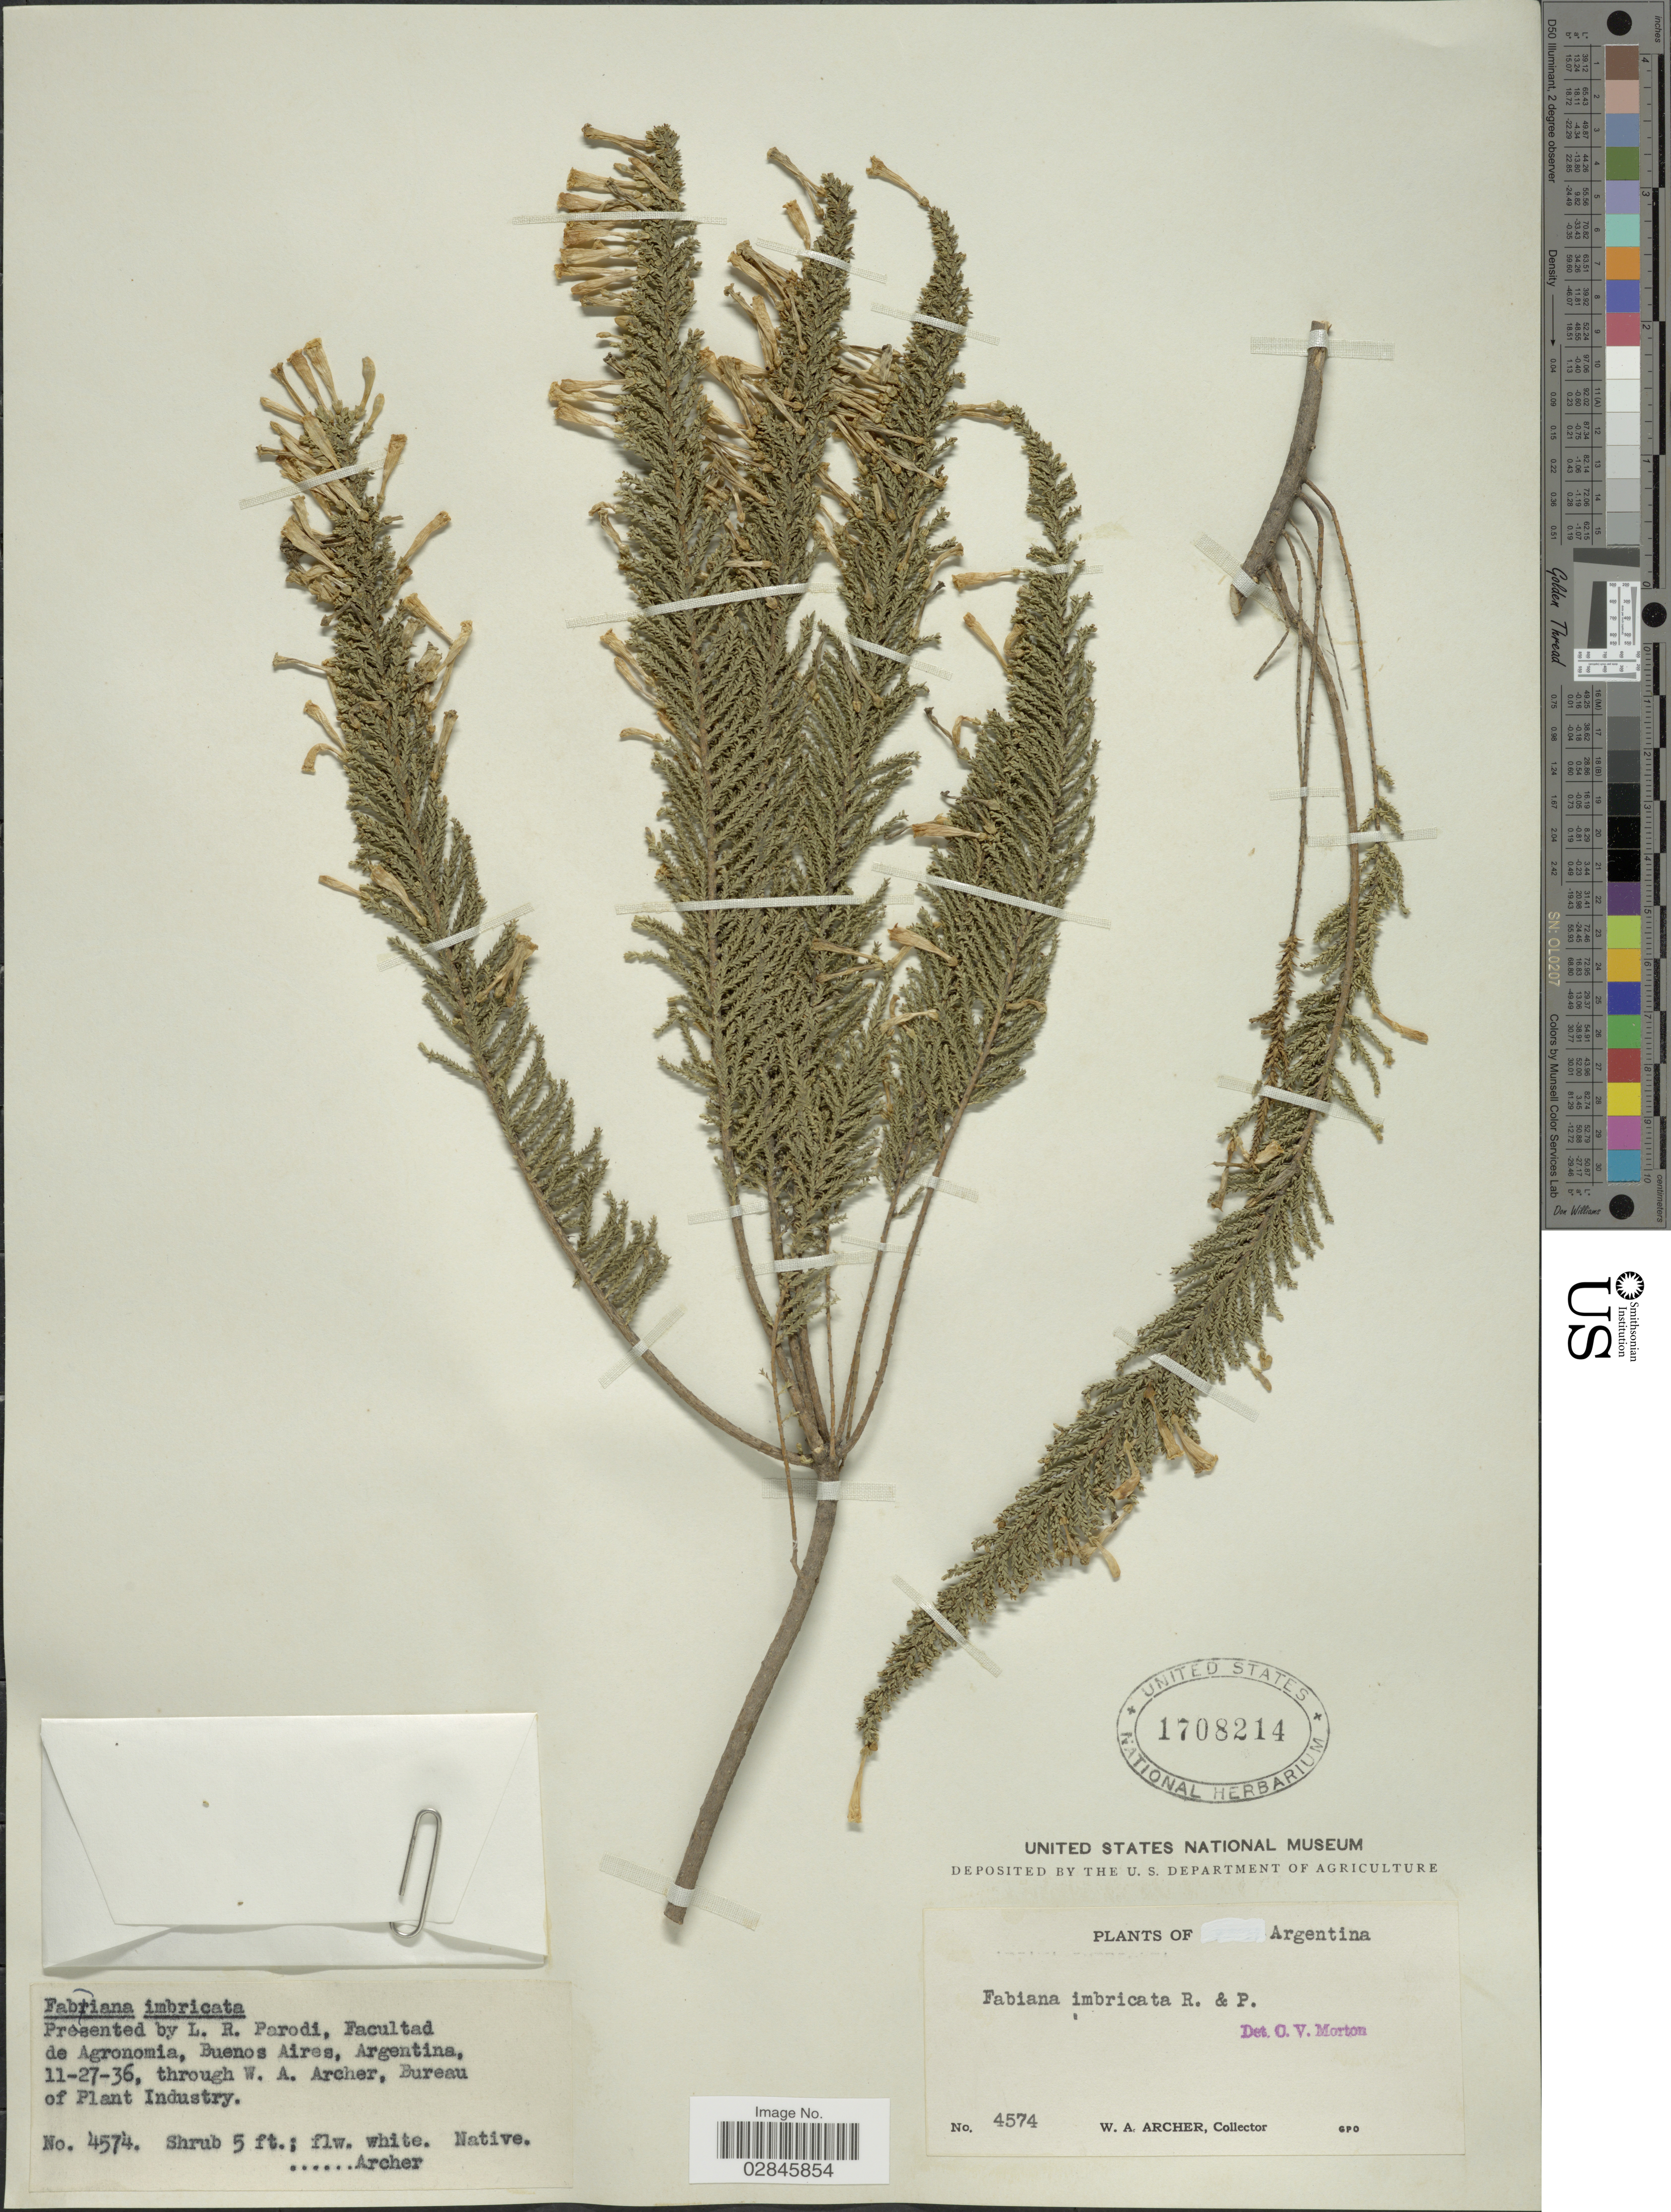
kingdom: Plantae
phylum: Tracheophyta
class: Magnoliopsida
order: Solanales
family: Solanaceae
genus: Fabiana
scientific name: Fabiana imbricata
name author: Ruiz & Pav.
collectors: W. A. Archer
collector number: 4574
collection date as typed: Transcribed d/m/y: 27/11/36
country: Argentina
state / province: Buenos Aires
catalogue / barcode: US 1708214